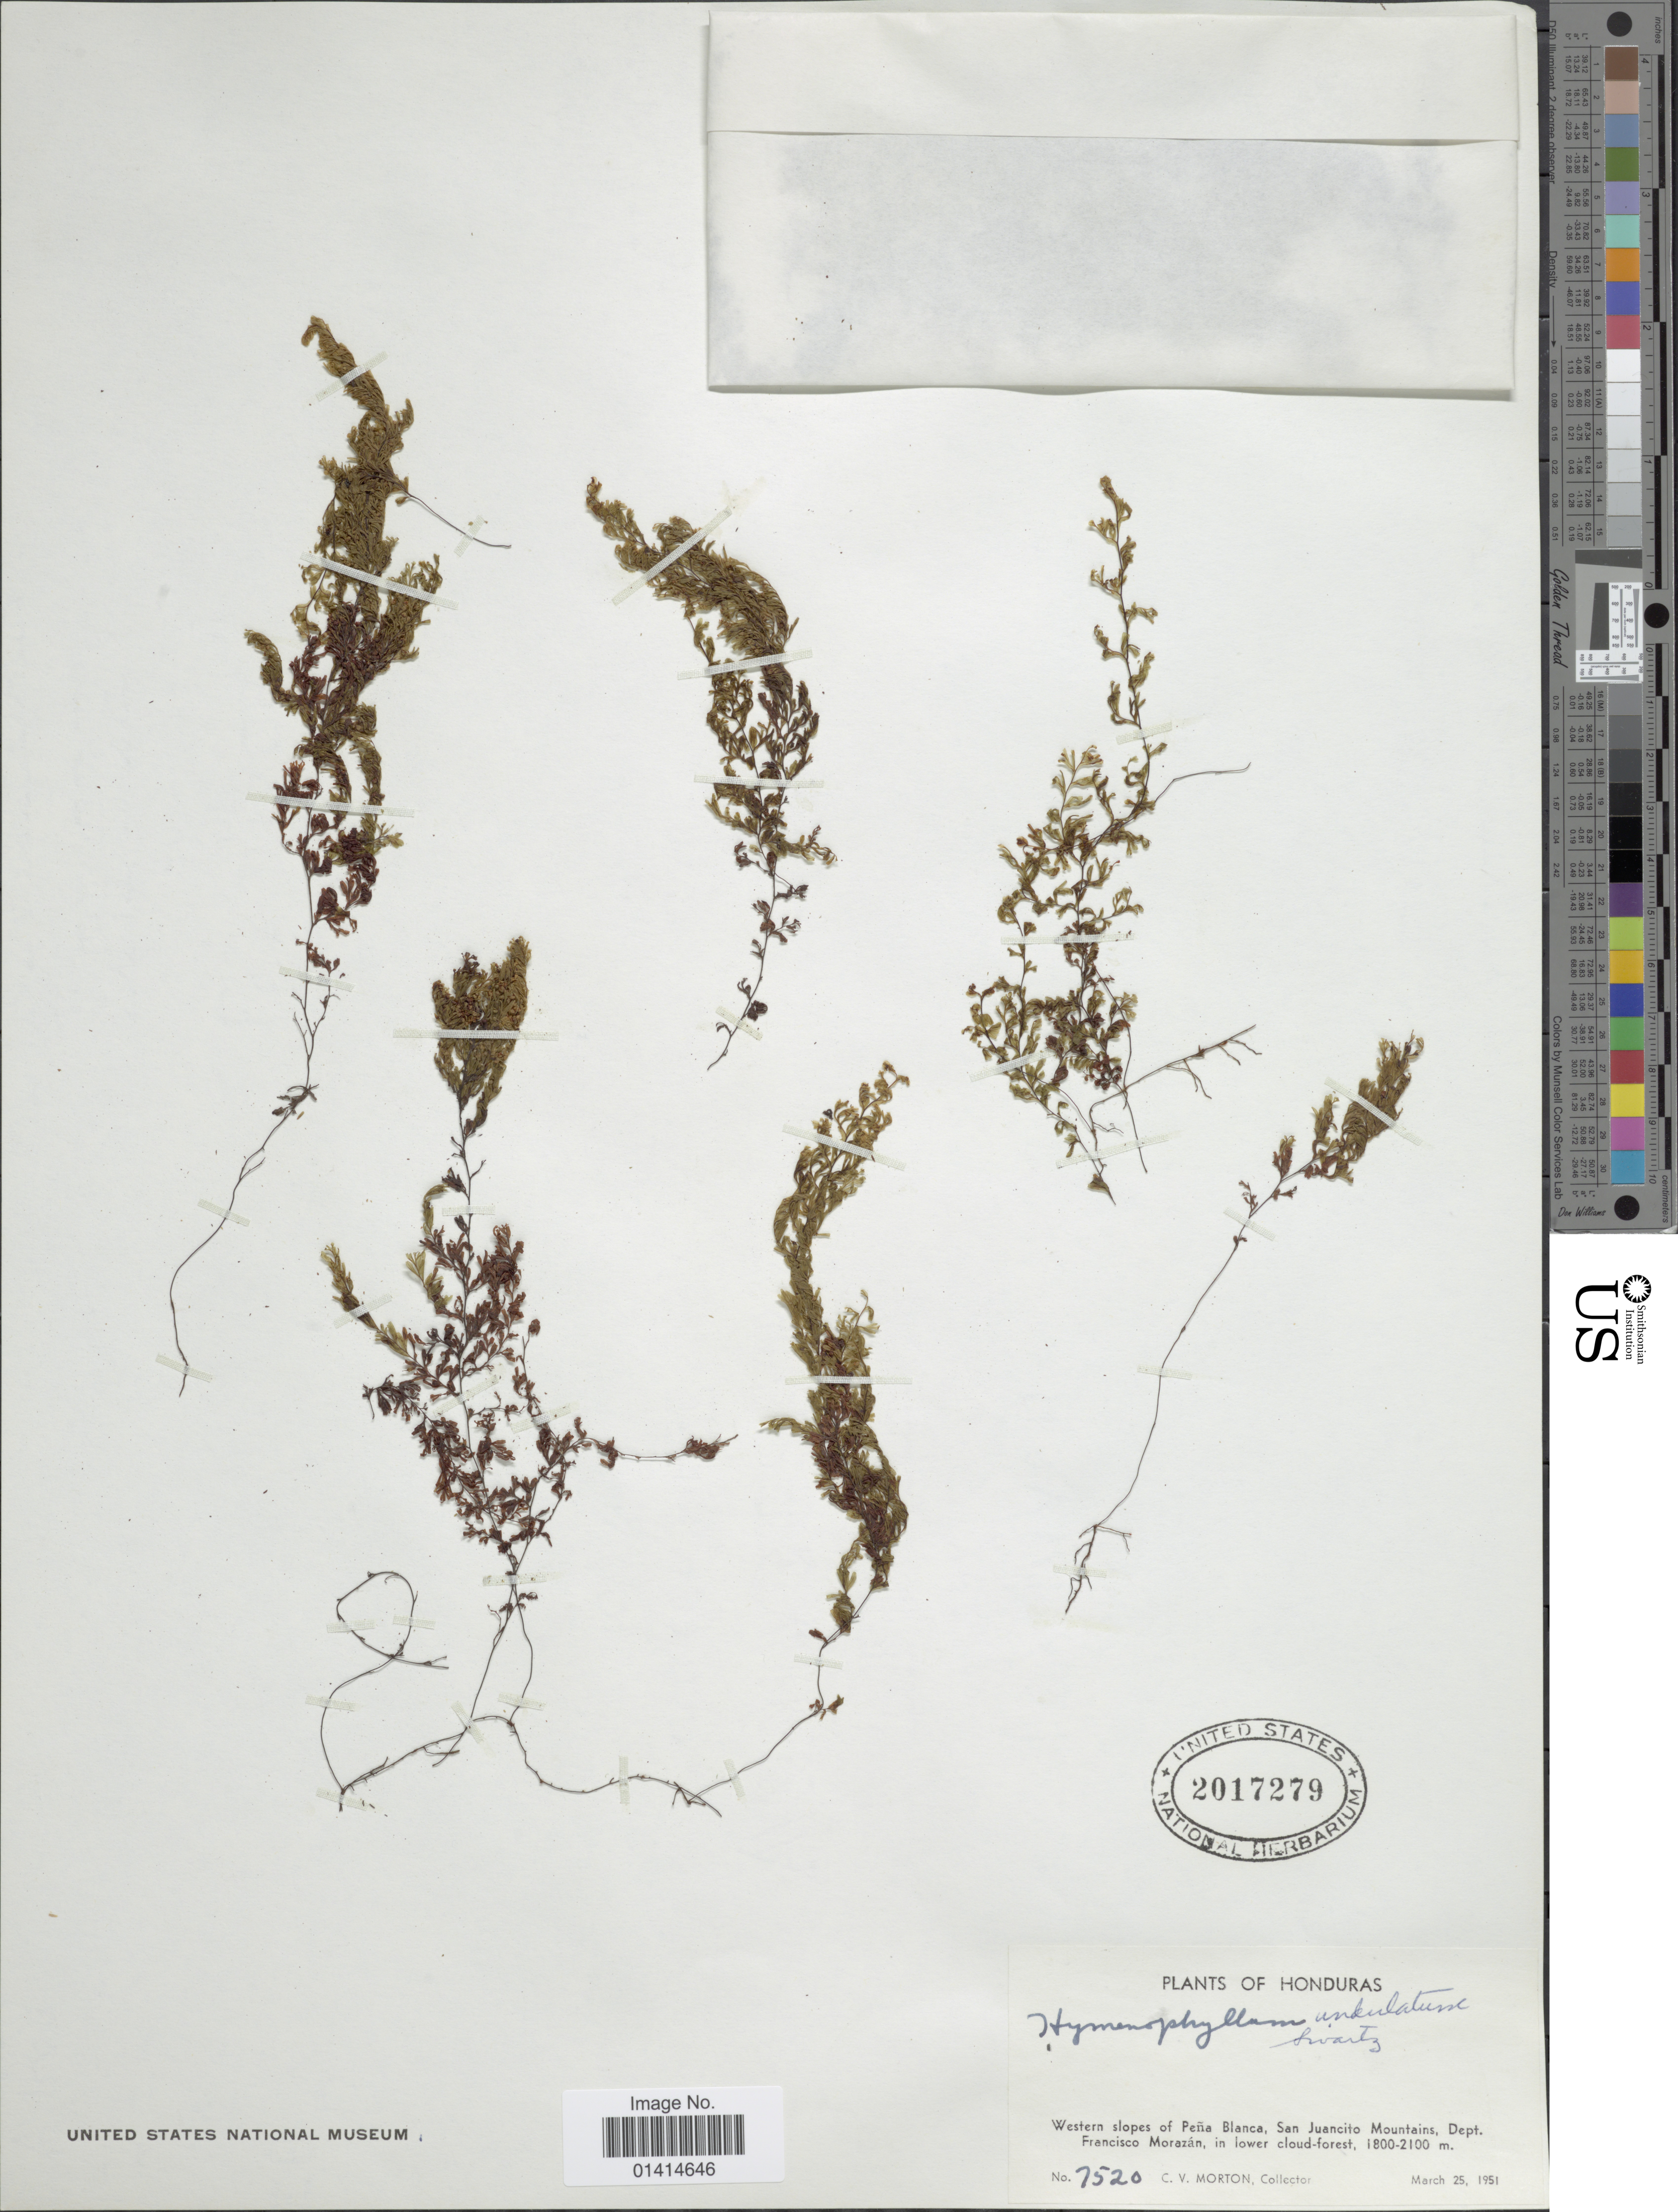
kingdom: Plantae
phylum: Tracheophyta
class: Polypodiopsida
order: Hymenophyllales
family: Hymenophyllaceae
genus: Hymenophyllum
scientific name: Hymenophyllum undulatum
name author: (Sw.) Sw.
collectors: C. V. Morton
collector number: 7520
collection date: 1951-03-25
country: Honduras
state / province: Fco. Morazán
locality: Eastern slopes of Peña Blanca, San Juancito Mountains, Dept Francisco Morazan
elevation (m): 1800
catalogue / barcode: US 2017279